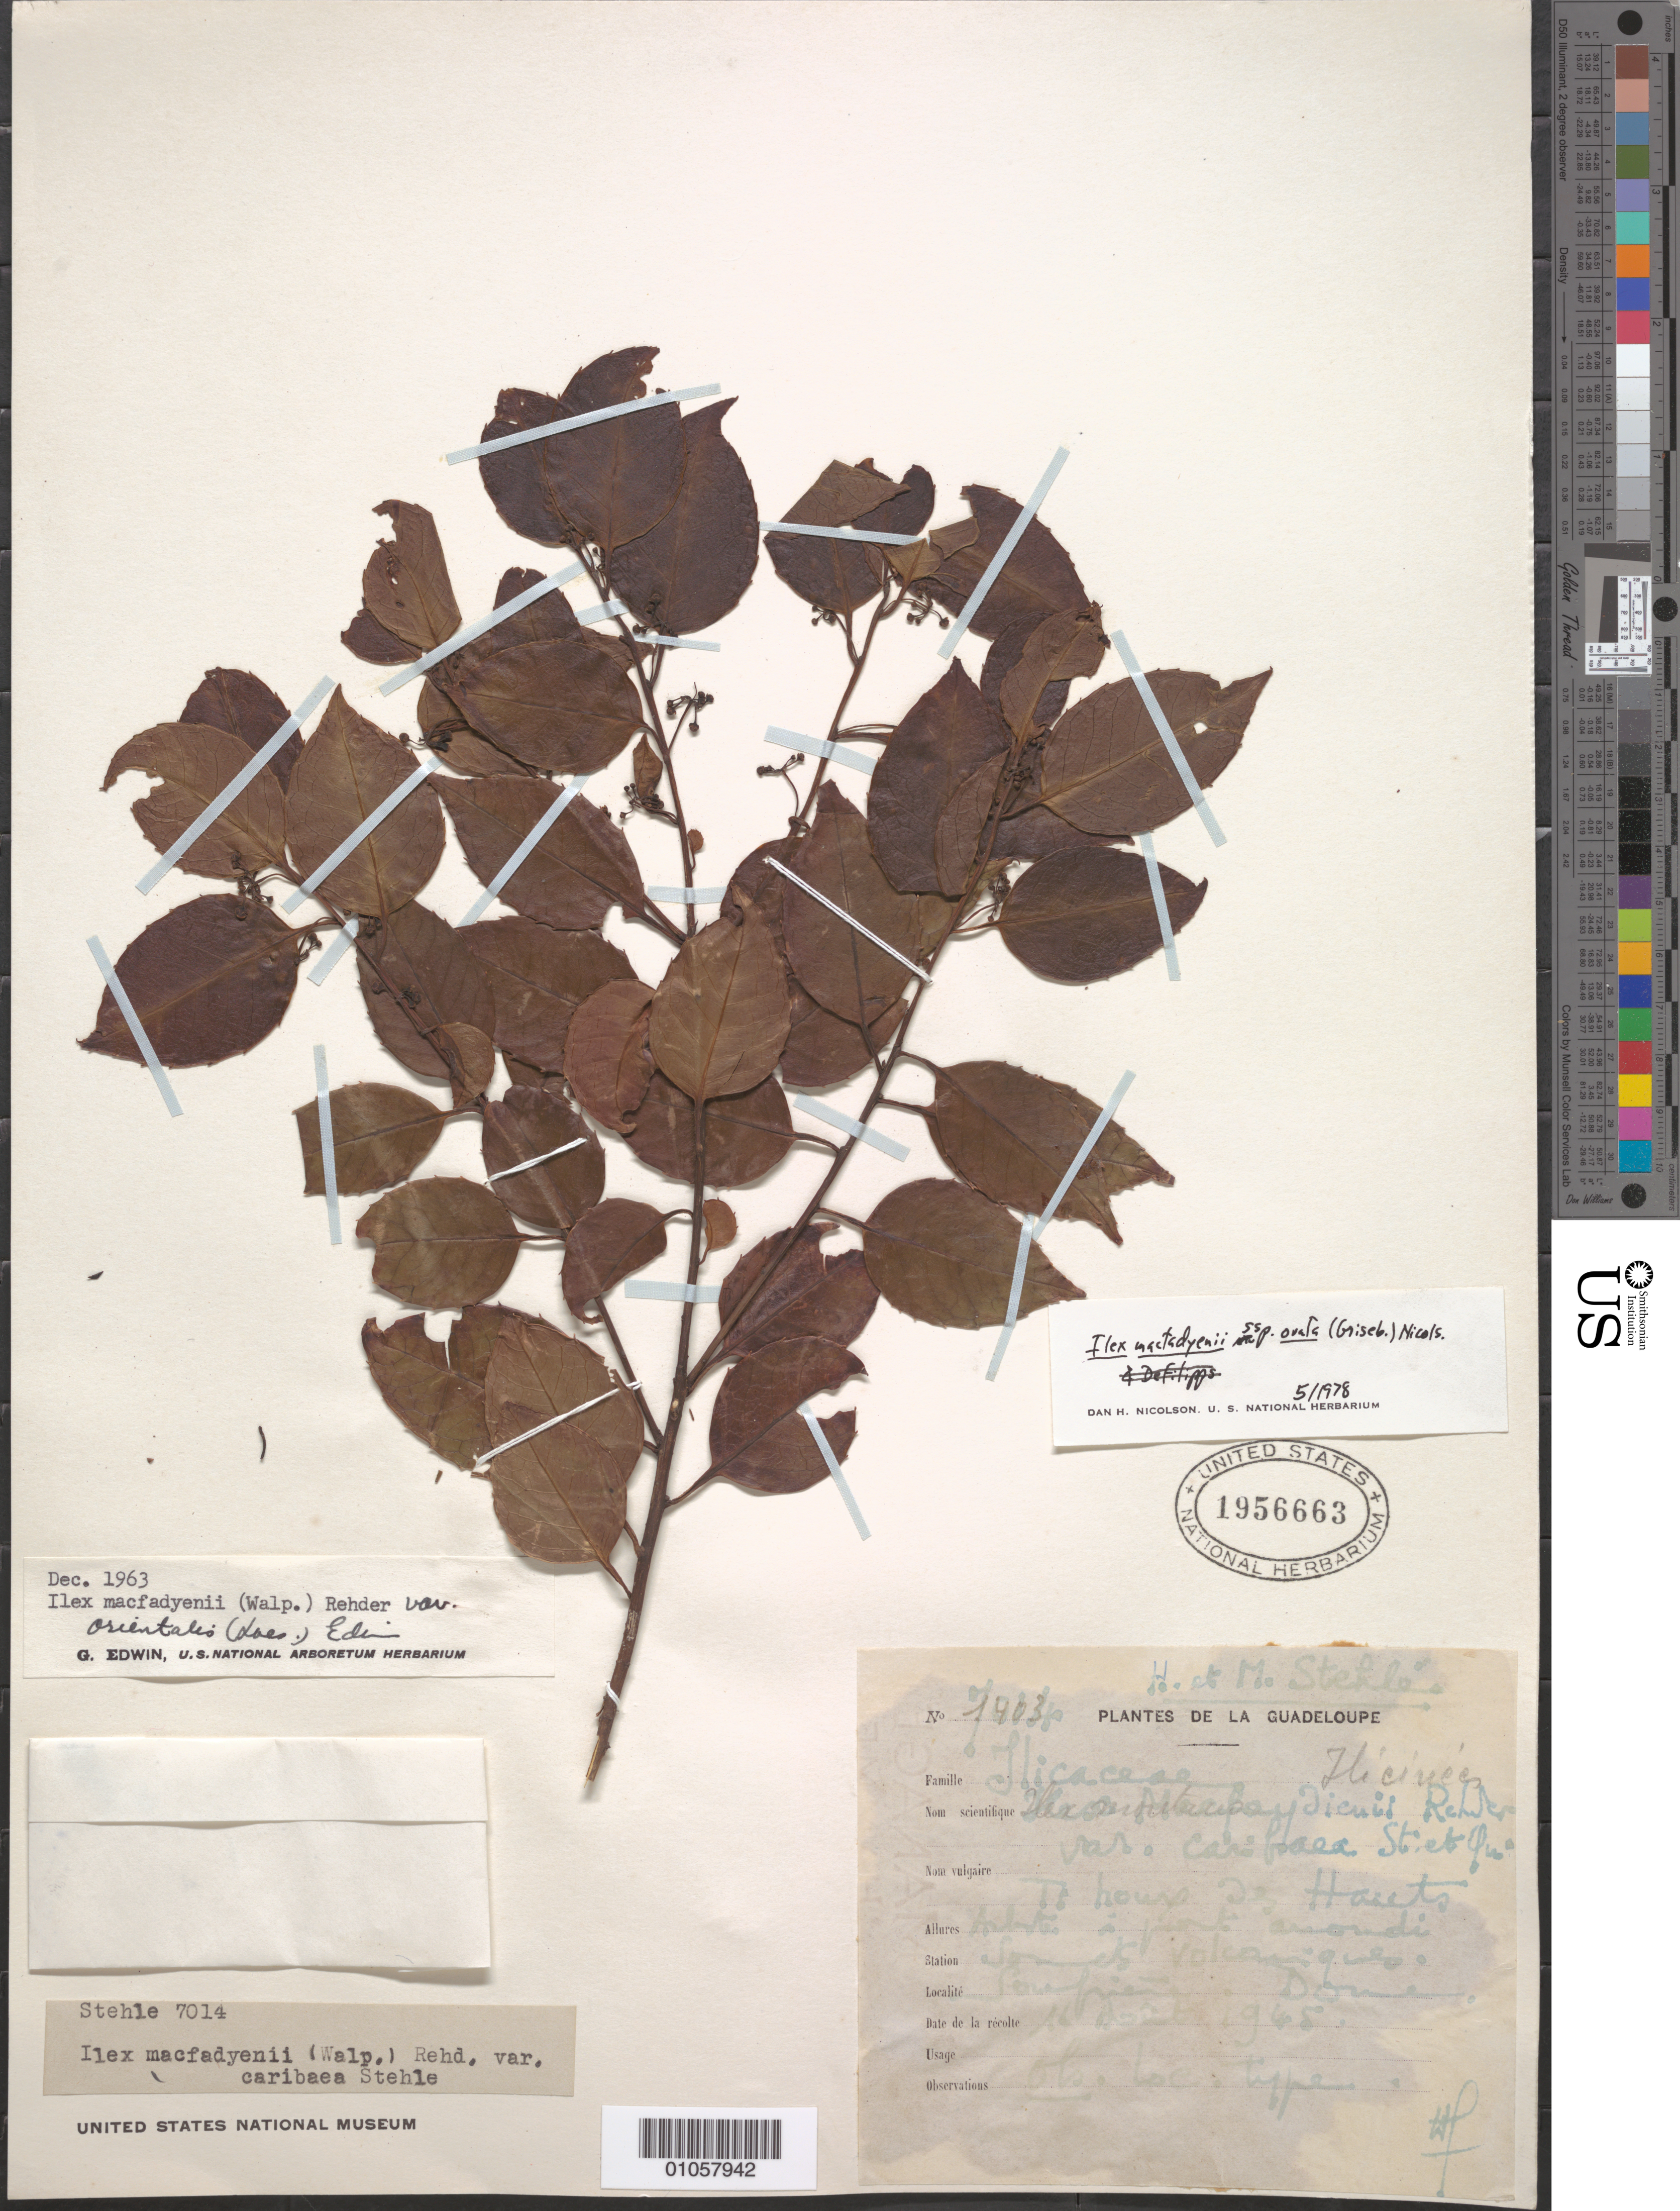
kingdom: Plantae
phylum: Tracheophyta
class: Magnoliopsida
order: Aquifoliales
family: Aquifoliaceae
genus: Ilex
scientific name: Ilex macfaydenii subsp. ovata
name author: (Griseb.) Nicolson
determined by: Nicolson, Dan H.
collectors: H. Stehlé & M. Stehlé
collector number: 1403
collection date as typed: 14 Aug 1965 [?]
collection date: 1965-08-14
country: Guadeloupe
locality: Soufrière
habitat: Sommet volcanique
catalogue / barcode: US 1956663